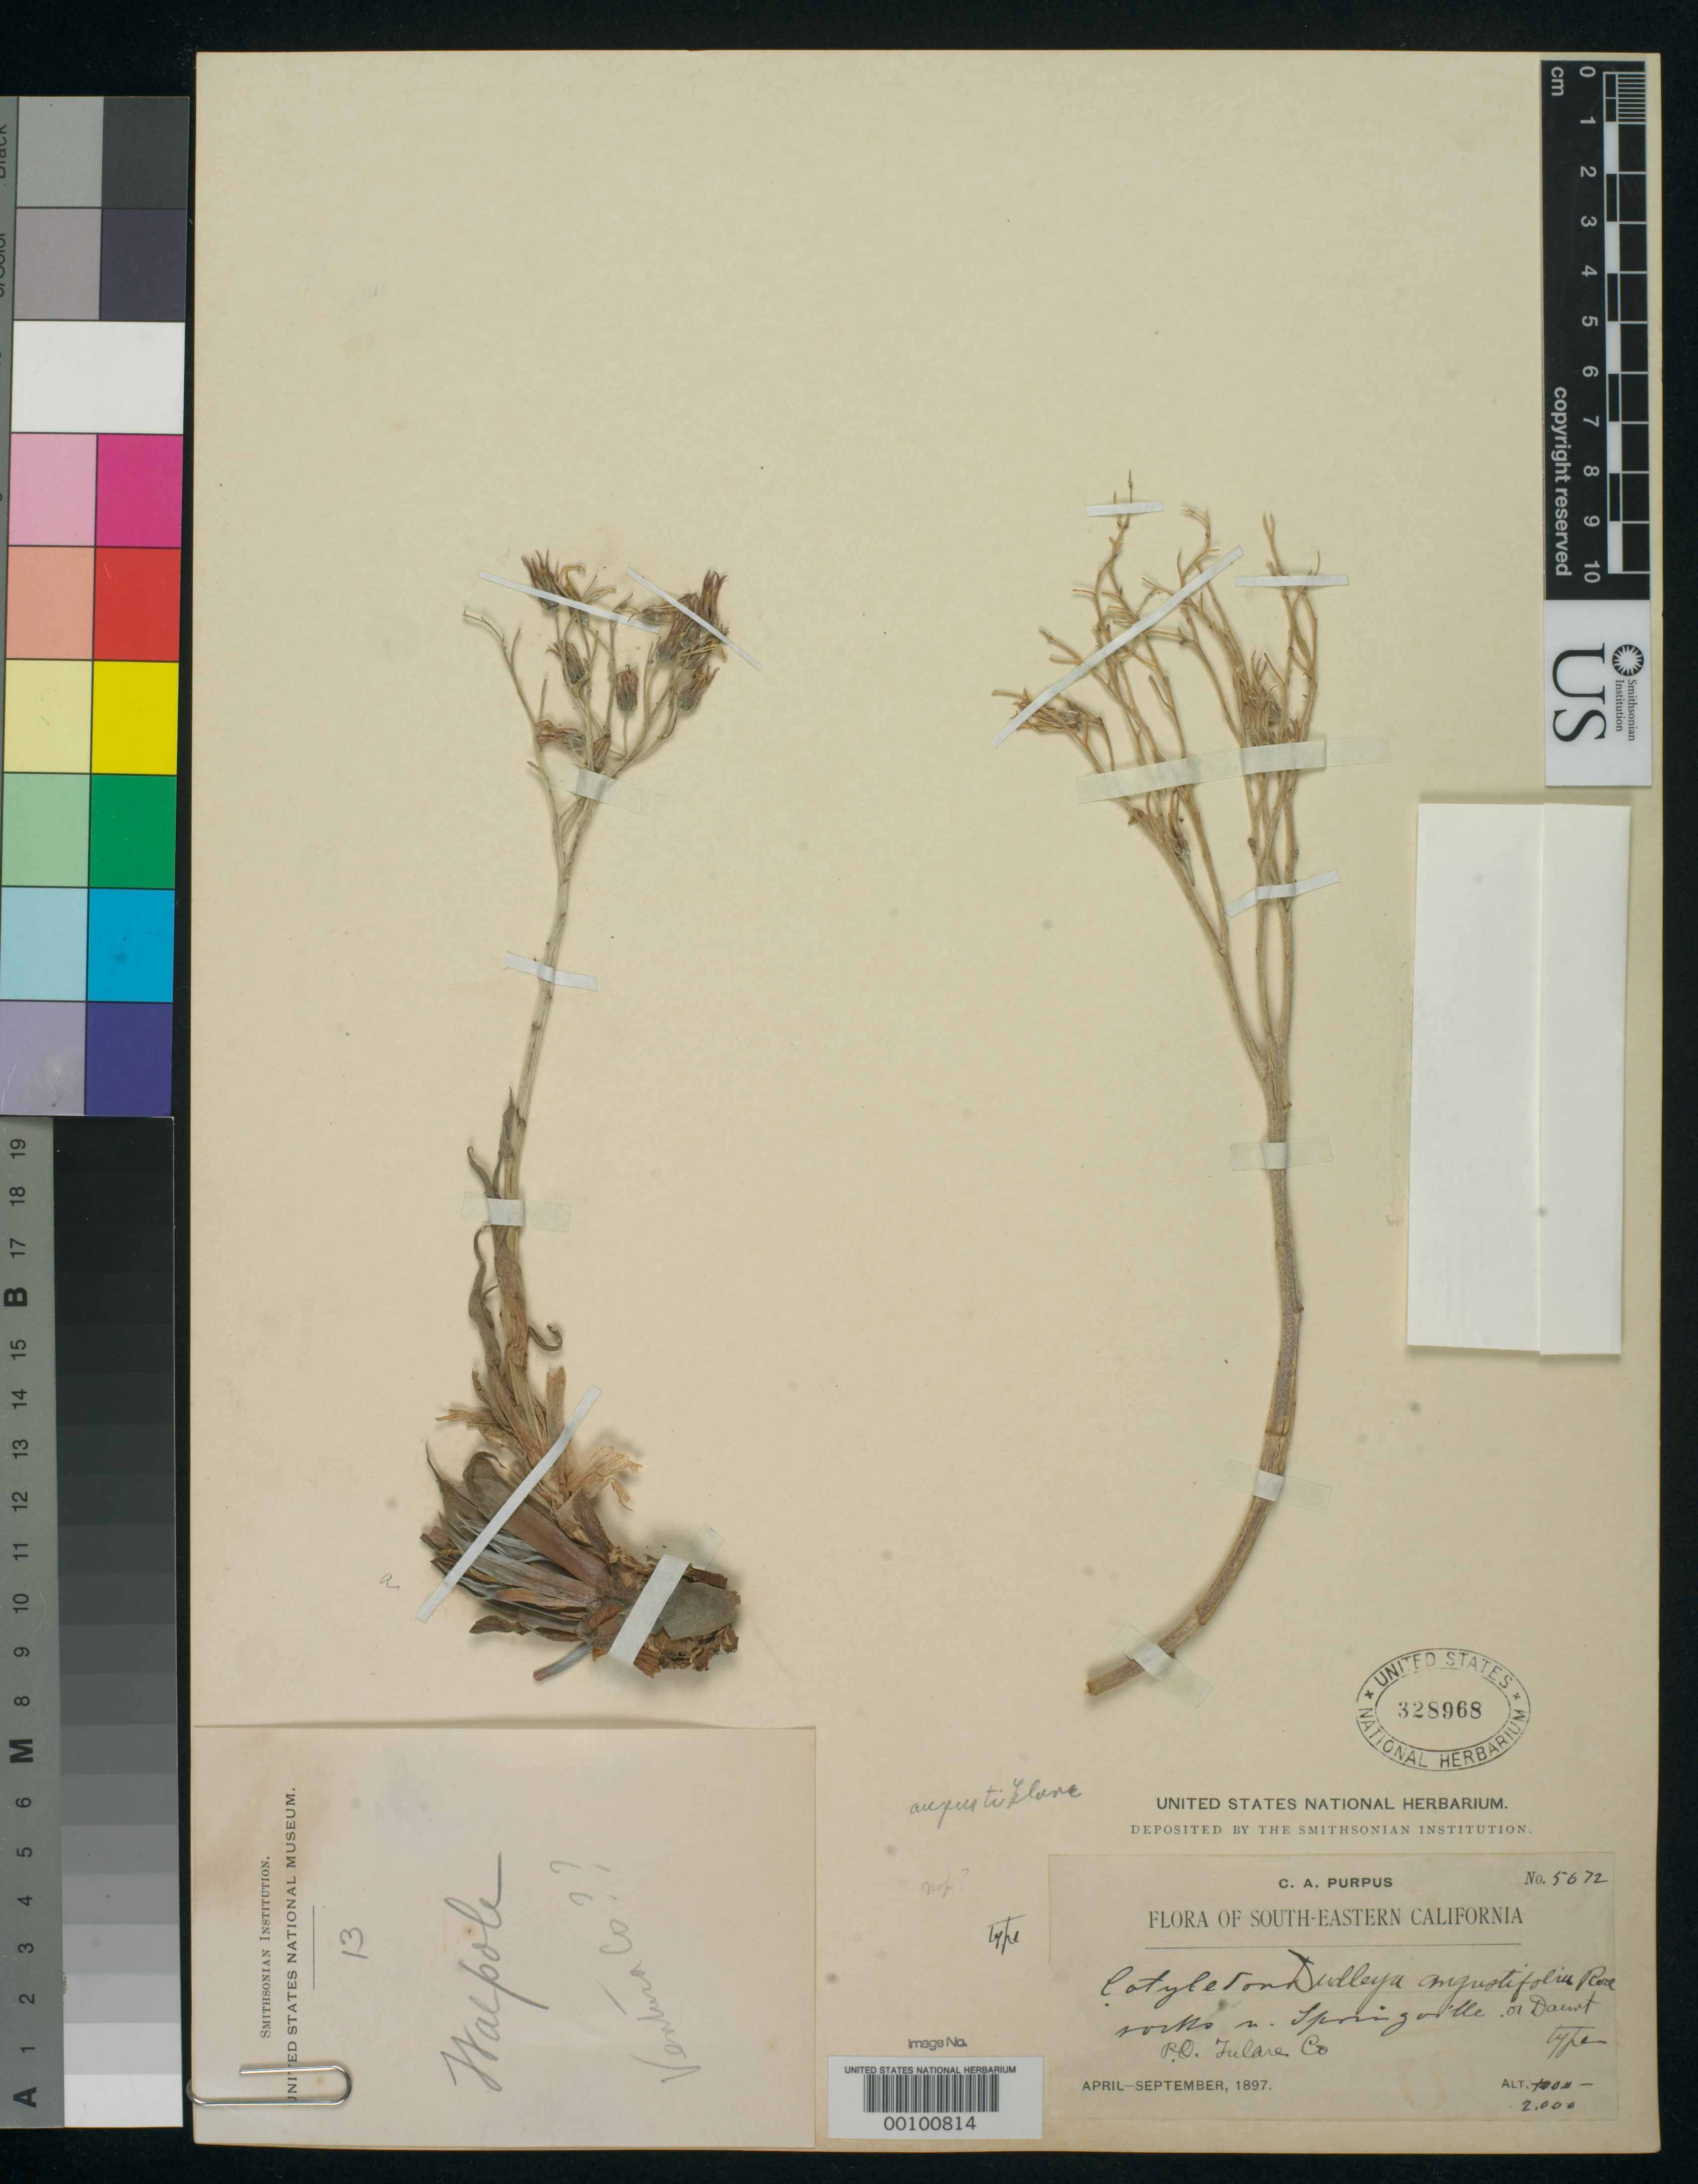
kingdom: Plantae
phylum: Tracheophyta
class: Magnoliopsida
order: Saxifragales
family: Crassulaceae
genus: Dudleya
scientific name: Dudleya angustiflora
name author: Rose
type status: Holotype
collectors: C. A. Purpus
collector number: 5672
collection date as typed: Apr 1897 to -- Sep 1897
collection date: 1897-04/1897-09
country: United States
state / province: California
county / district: Tulare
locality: Near Daunt P.O.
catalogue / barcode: US 328968